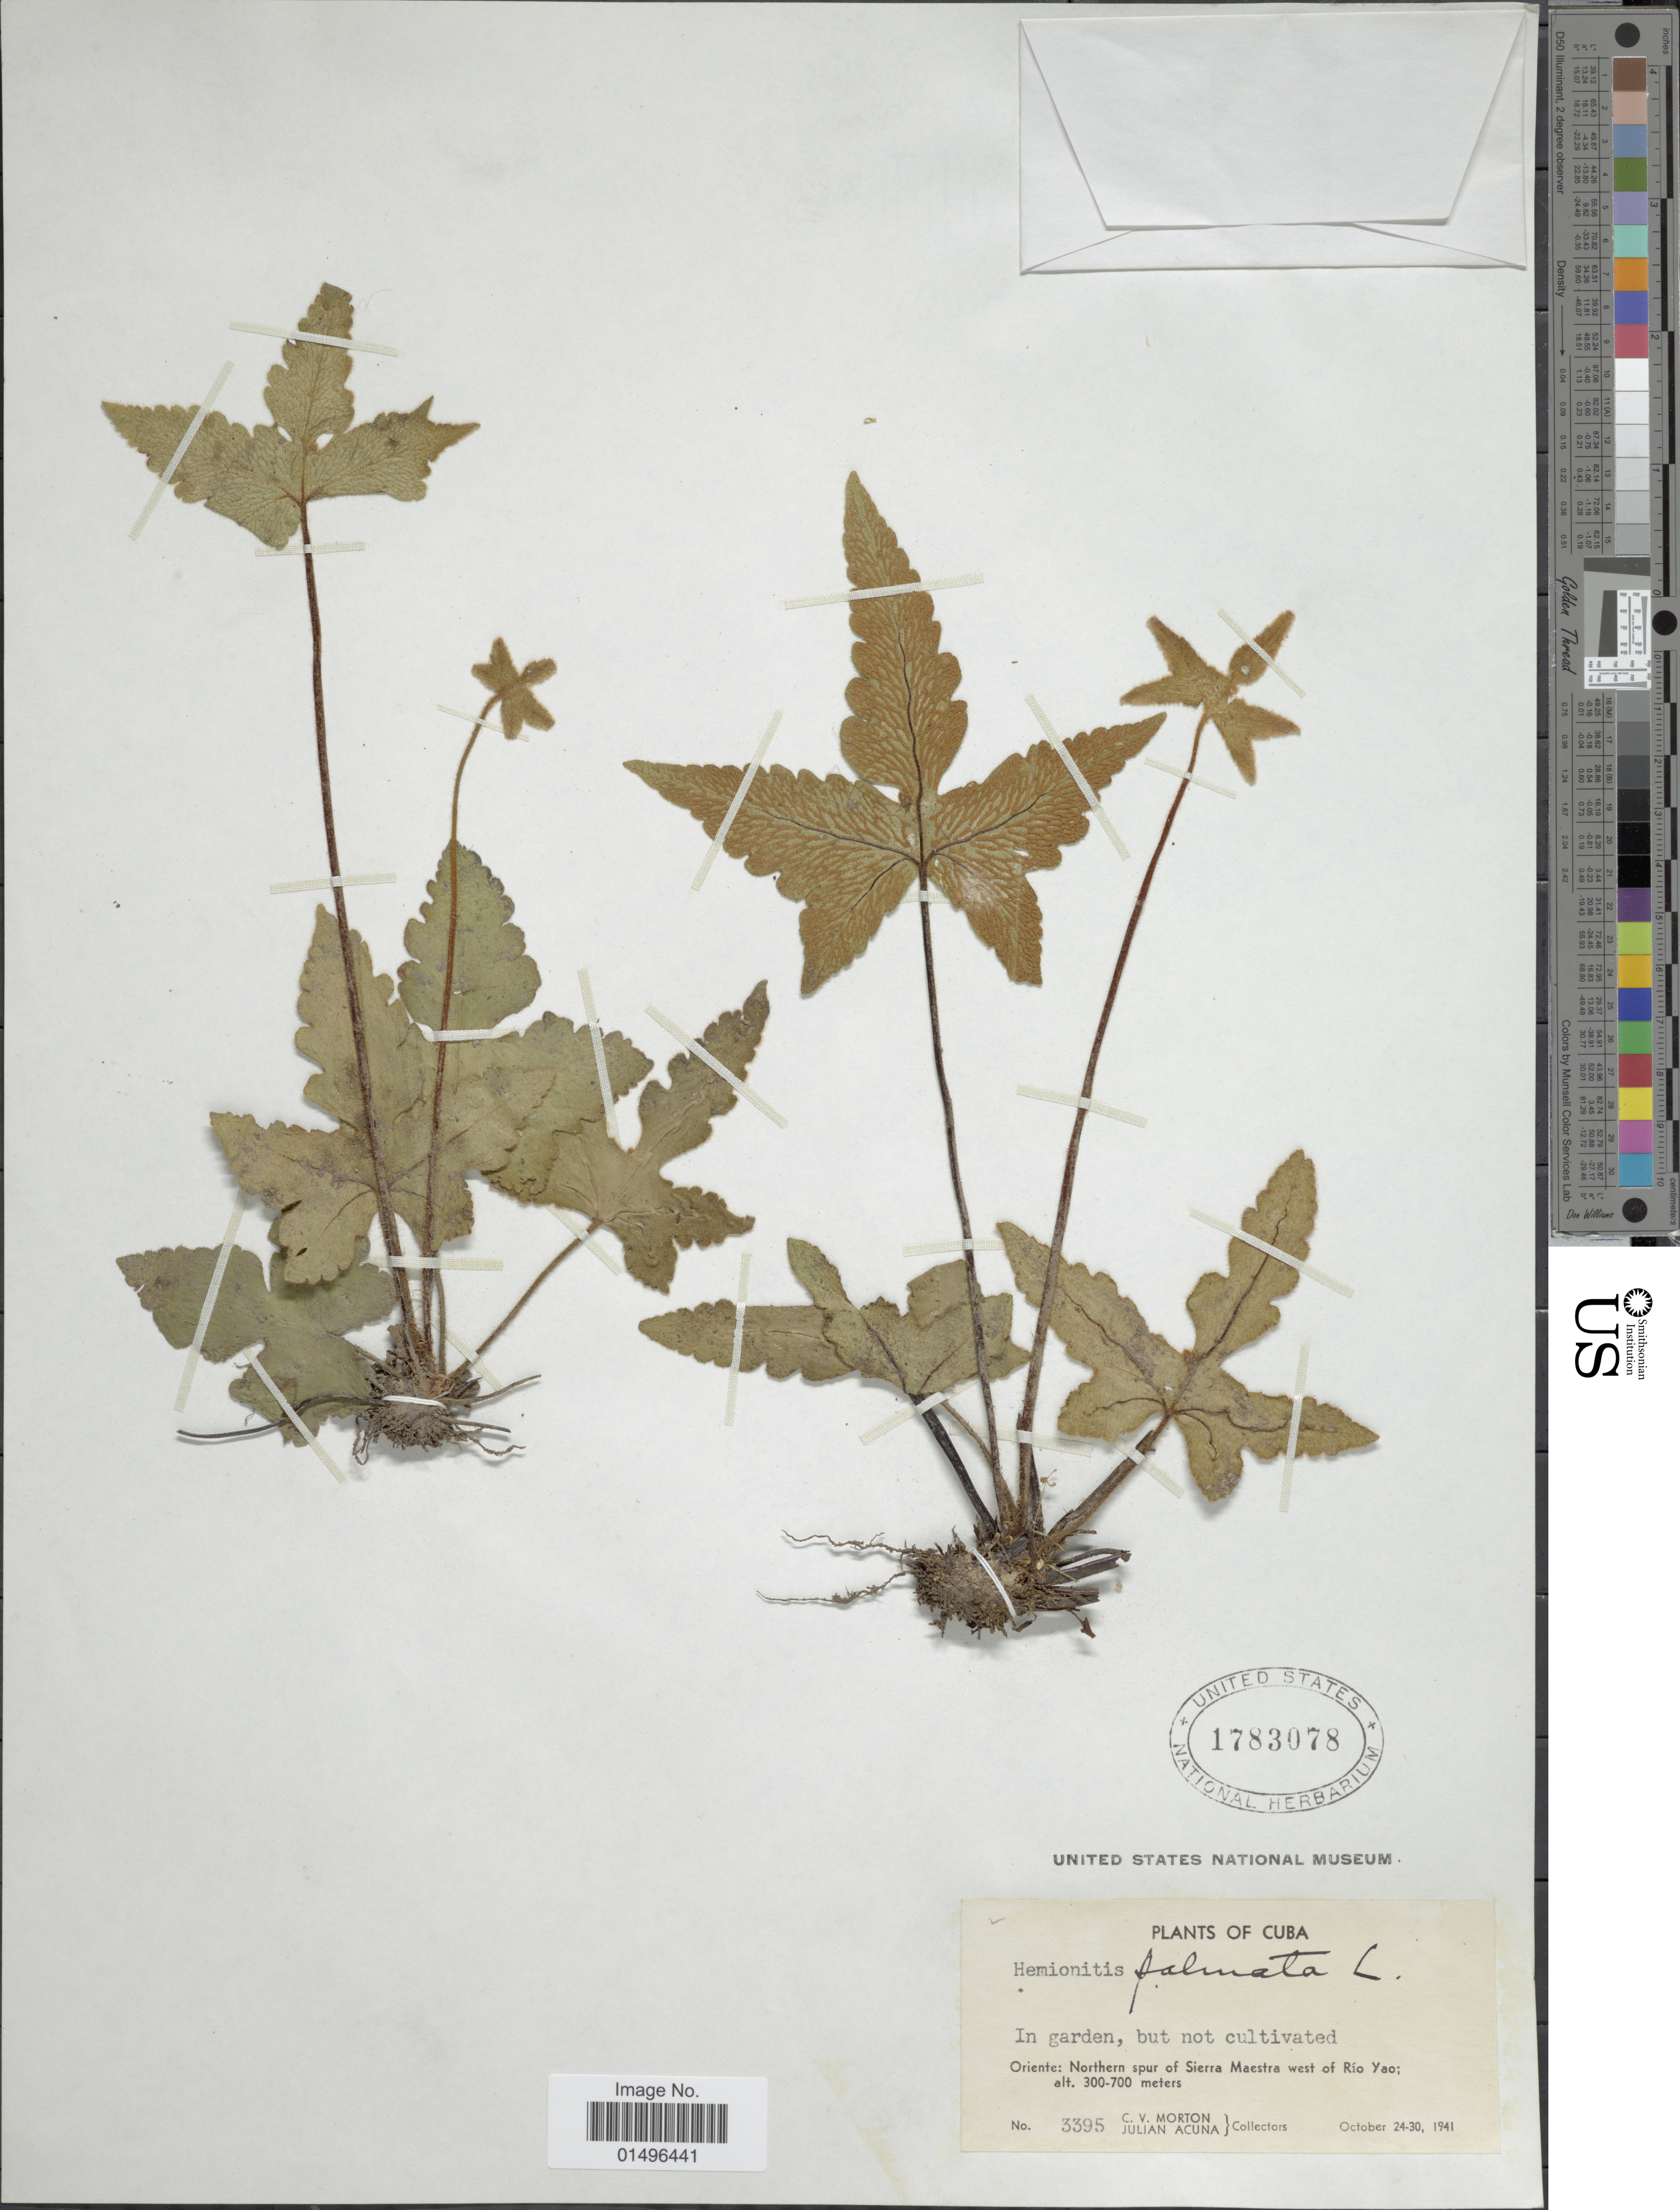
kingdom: Plantae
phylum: Tracheophyta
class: Polypodiopsida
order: Polypodiales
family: Pteridaceae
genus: Hemionitis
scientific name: Hemionitis palmata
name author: L.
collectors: C. V. Morton & J. B. Acuña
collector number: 3395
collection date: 1941-10-24/1941-10-30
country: Cuba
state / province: Oriente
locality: Cuba, Northern spur of Sierra Maestra west of Rio Yao.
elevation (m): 300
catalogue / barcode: US 1783078